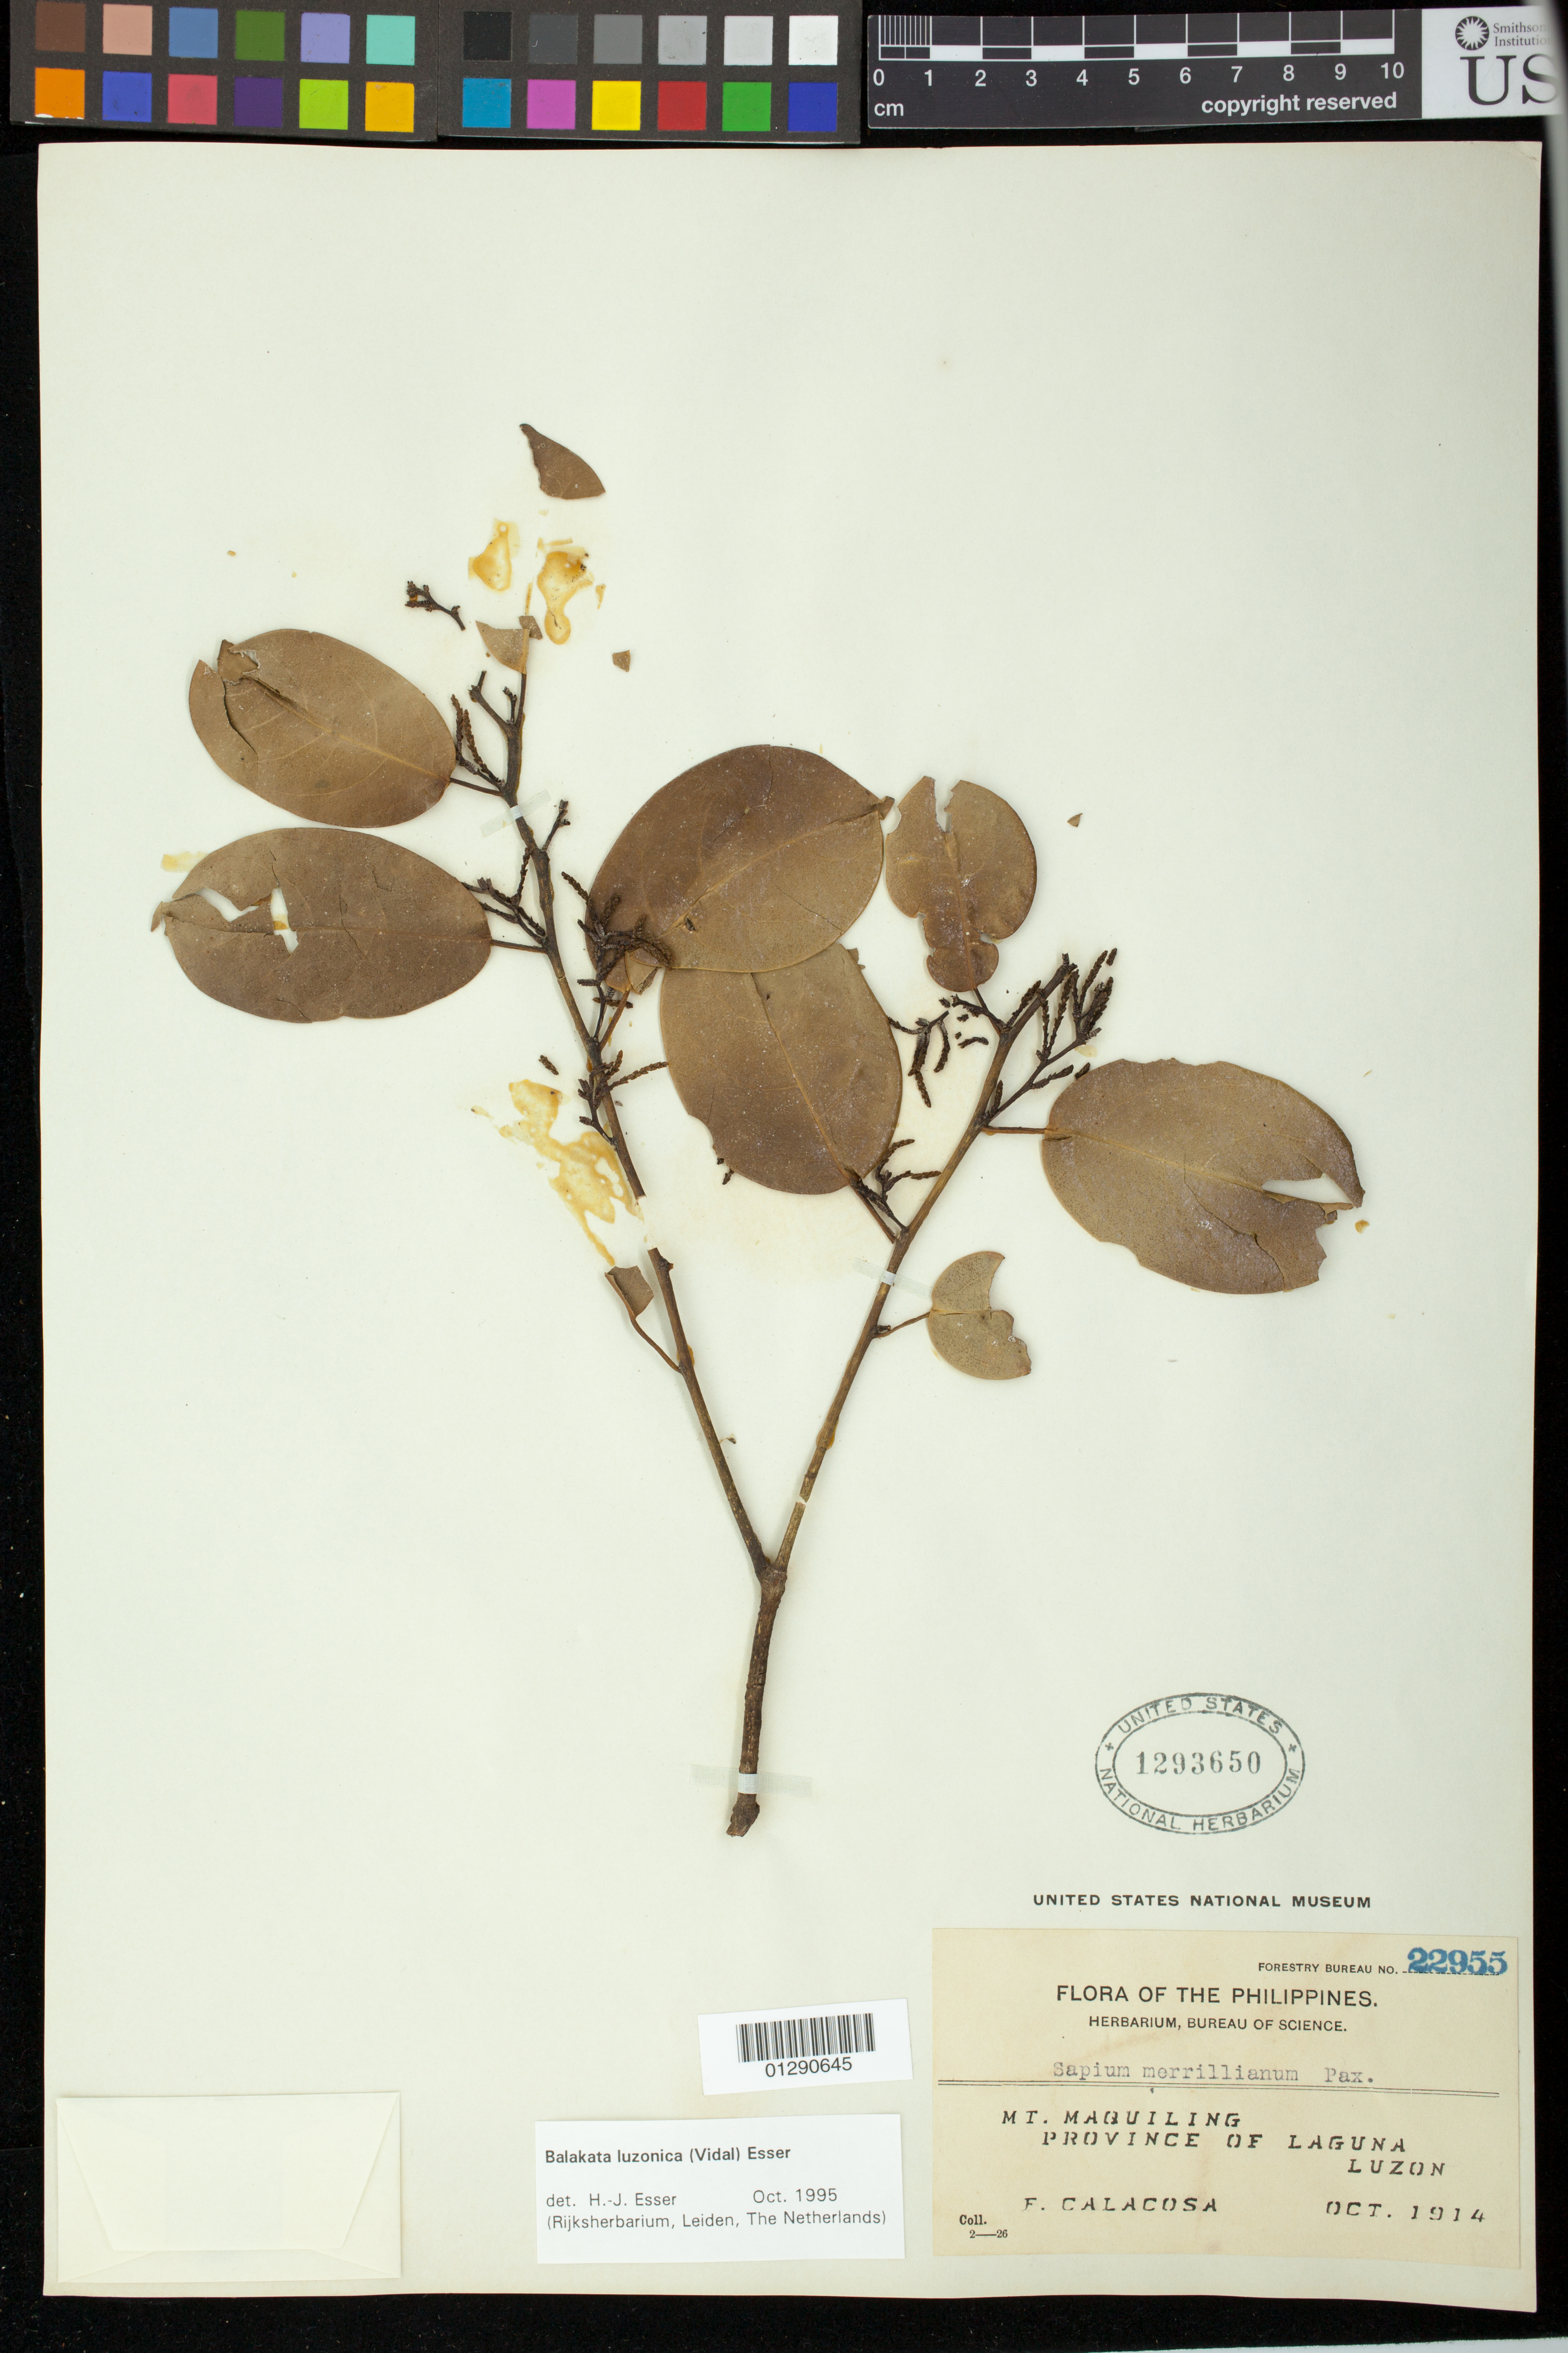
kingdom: Plantae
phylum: Tracheophyta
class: Magnoliopsida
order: Malpighiales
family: Euphorbiaceae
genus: Sapium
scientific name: Sapium luzonicum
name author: (Vidal) Merr.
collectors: F. Calacosa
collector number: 2-26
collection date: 1914-10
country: Philippines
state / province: Calabarzon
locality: Laguna Luzon, Mt. Maquiling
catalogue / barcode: US 1293650